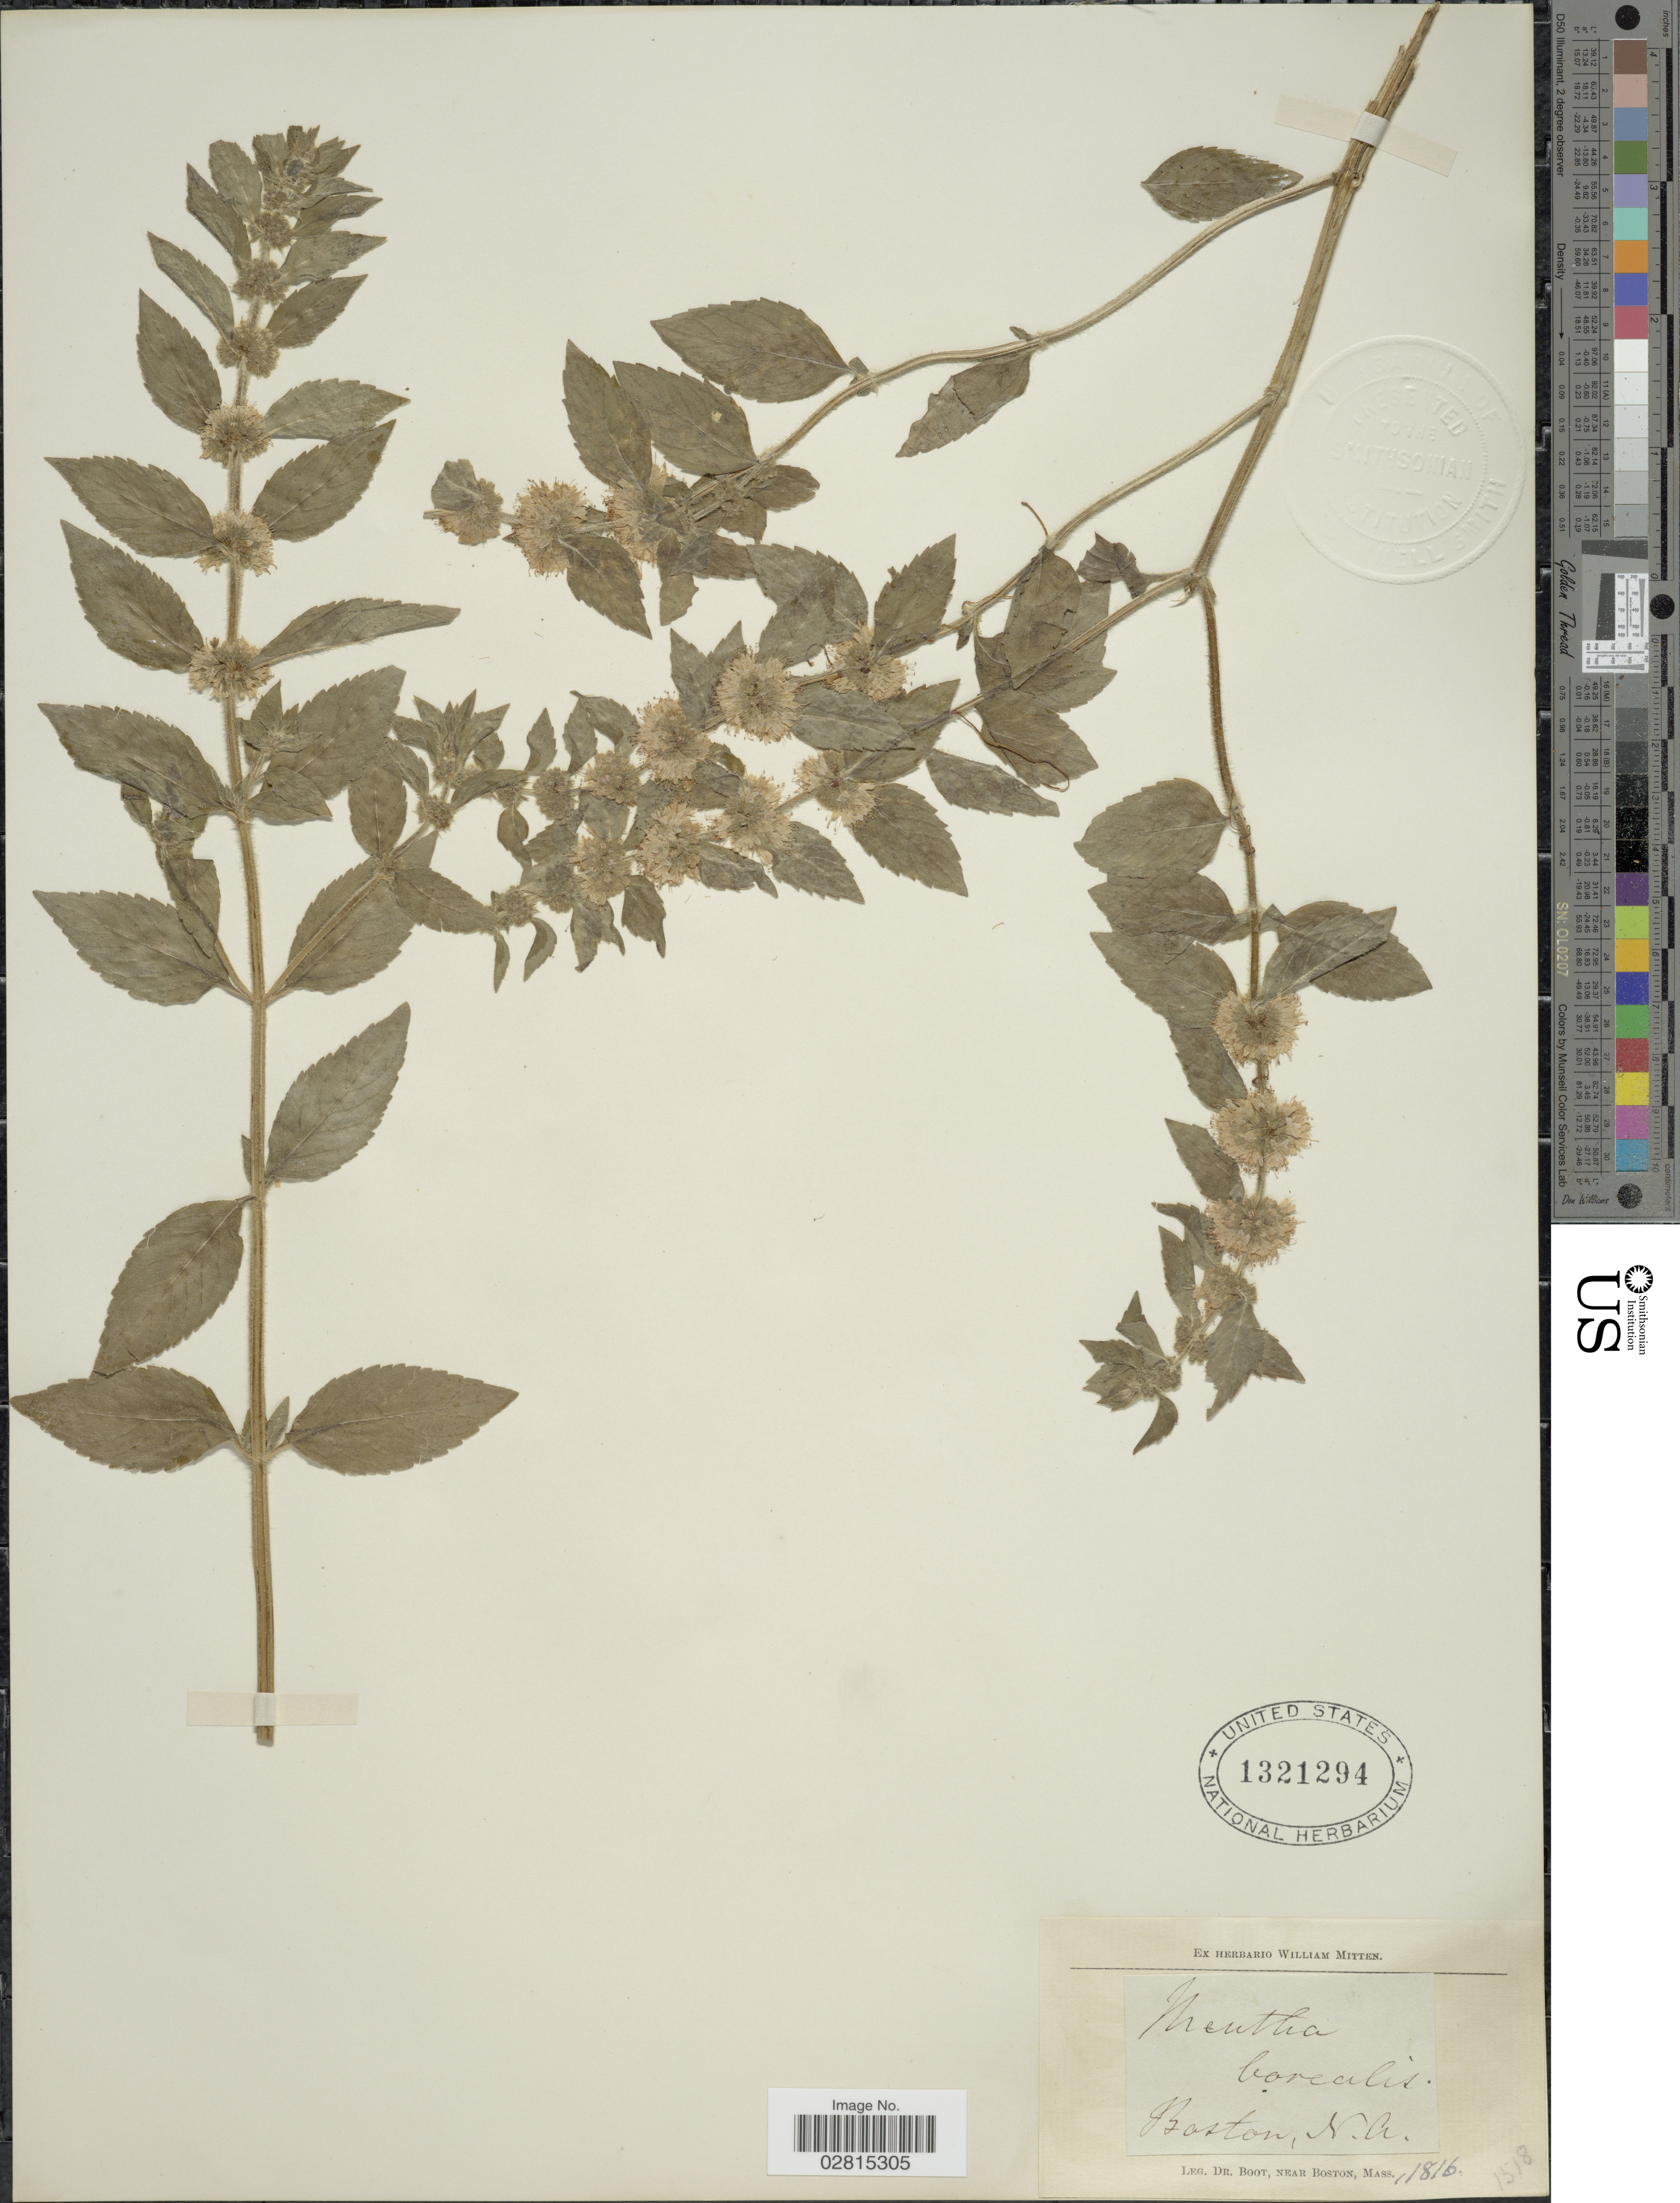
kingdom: Plantae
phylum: Tracheophyta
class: Magnoliopsida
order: Lamiales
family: Lamiaceae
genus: Mentha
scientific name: Mentha canadensis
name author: L.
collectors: -. Boot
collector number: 1518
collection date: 1816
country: United States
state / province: Massachusetts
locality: Near Boston.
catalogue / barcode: US 1321294